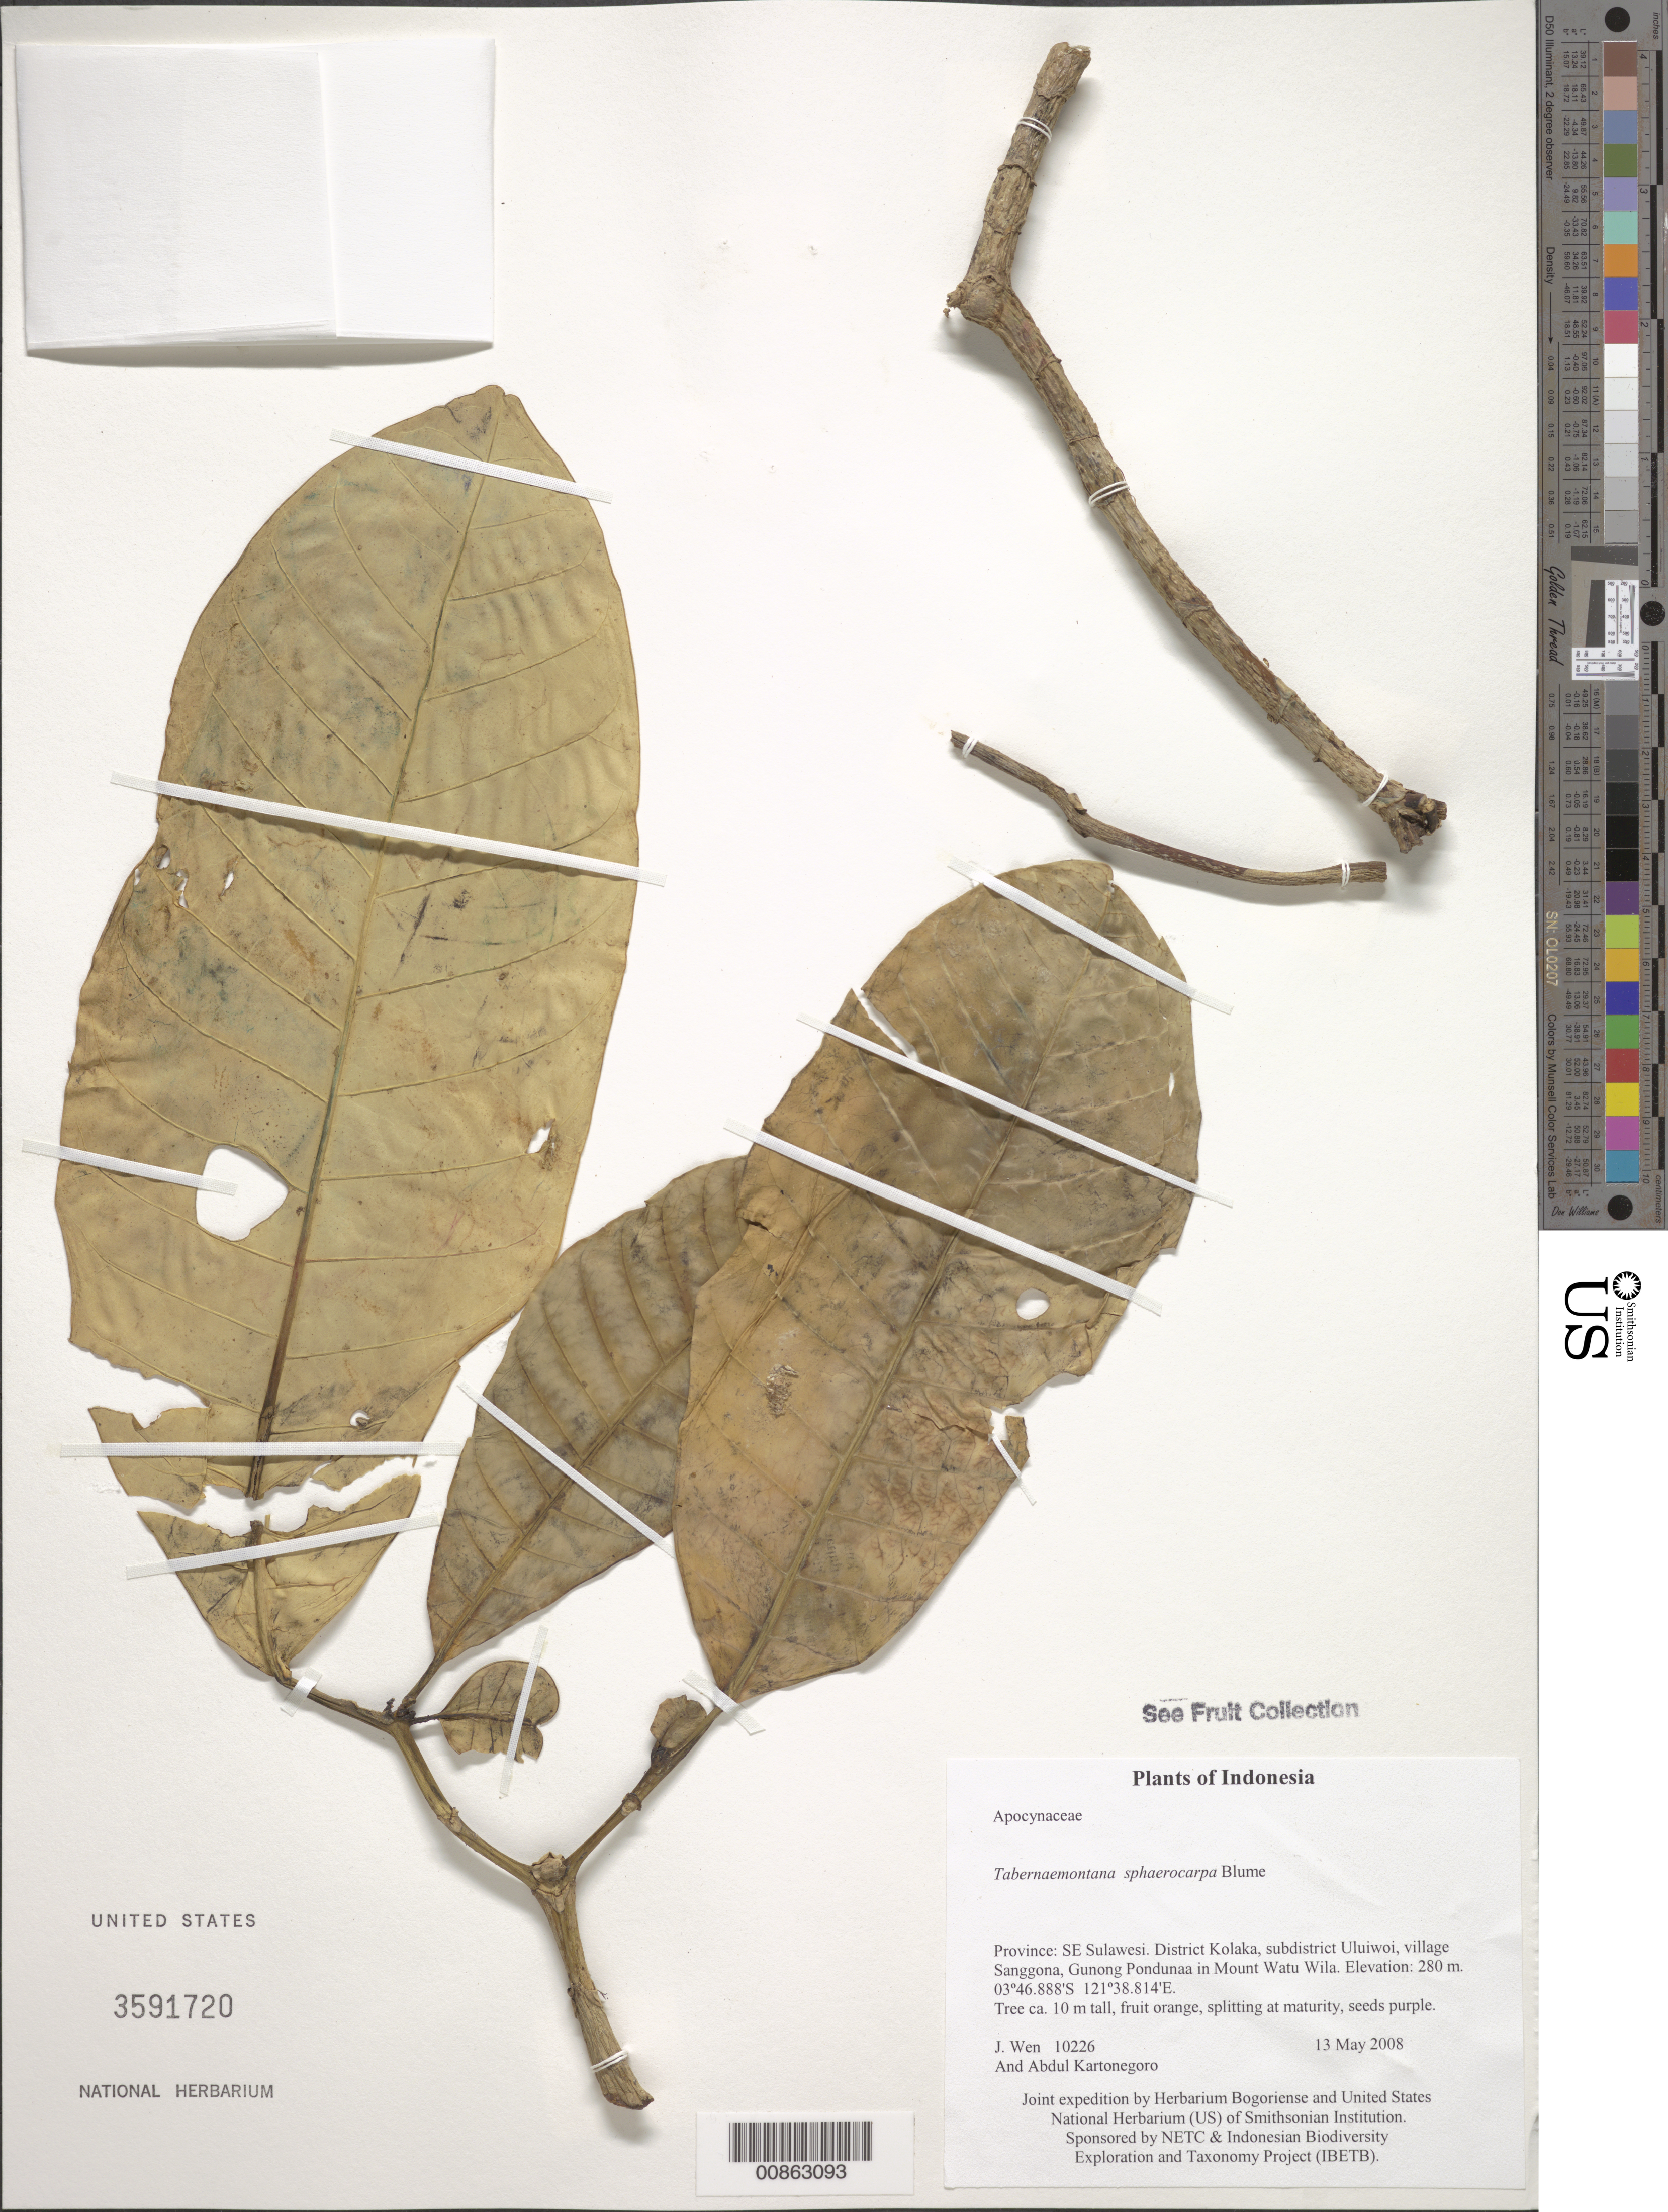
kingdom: Plantae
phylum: Tracheophyta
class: Magnoliopsida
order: Gentianales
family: Apocynaceae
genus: Tabernaemontana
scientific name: Tabernaemontana sphaerocarpa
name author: Blume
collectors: J. Wen & A. Kartonegoro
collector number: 10226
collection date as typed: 13 May 2008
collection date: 2008-05-13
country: Indonesia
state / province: Sulawesi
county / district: Sulawesi Tenggara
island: Sulawesi [Celebes]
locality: District Kolaka, subdistrict Uluiwoi, village Sanggona, Gunong Pondunaa in Mount Watu Wila.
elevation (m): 280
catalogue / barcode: US 3591720